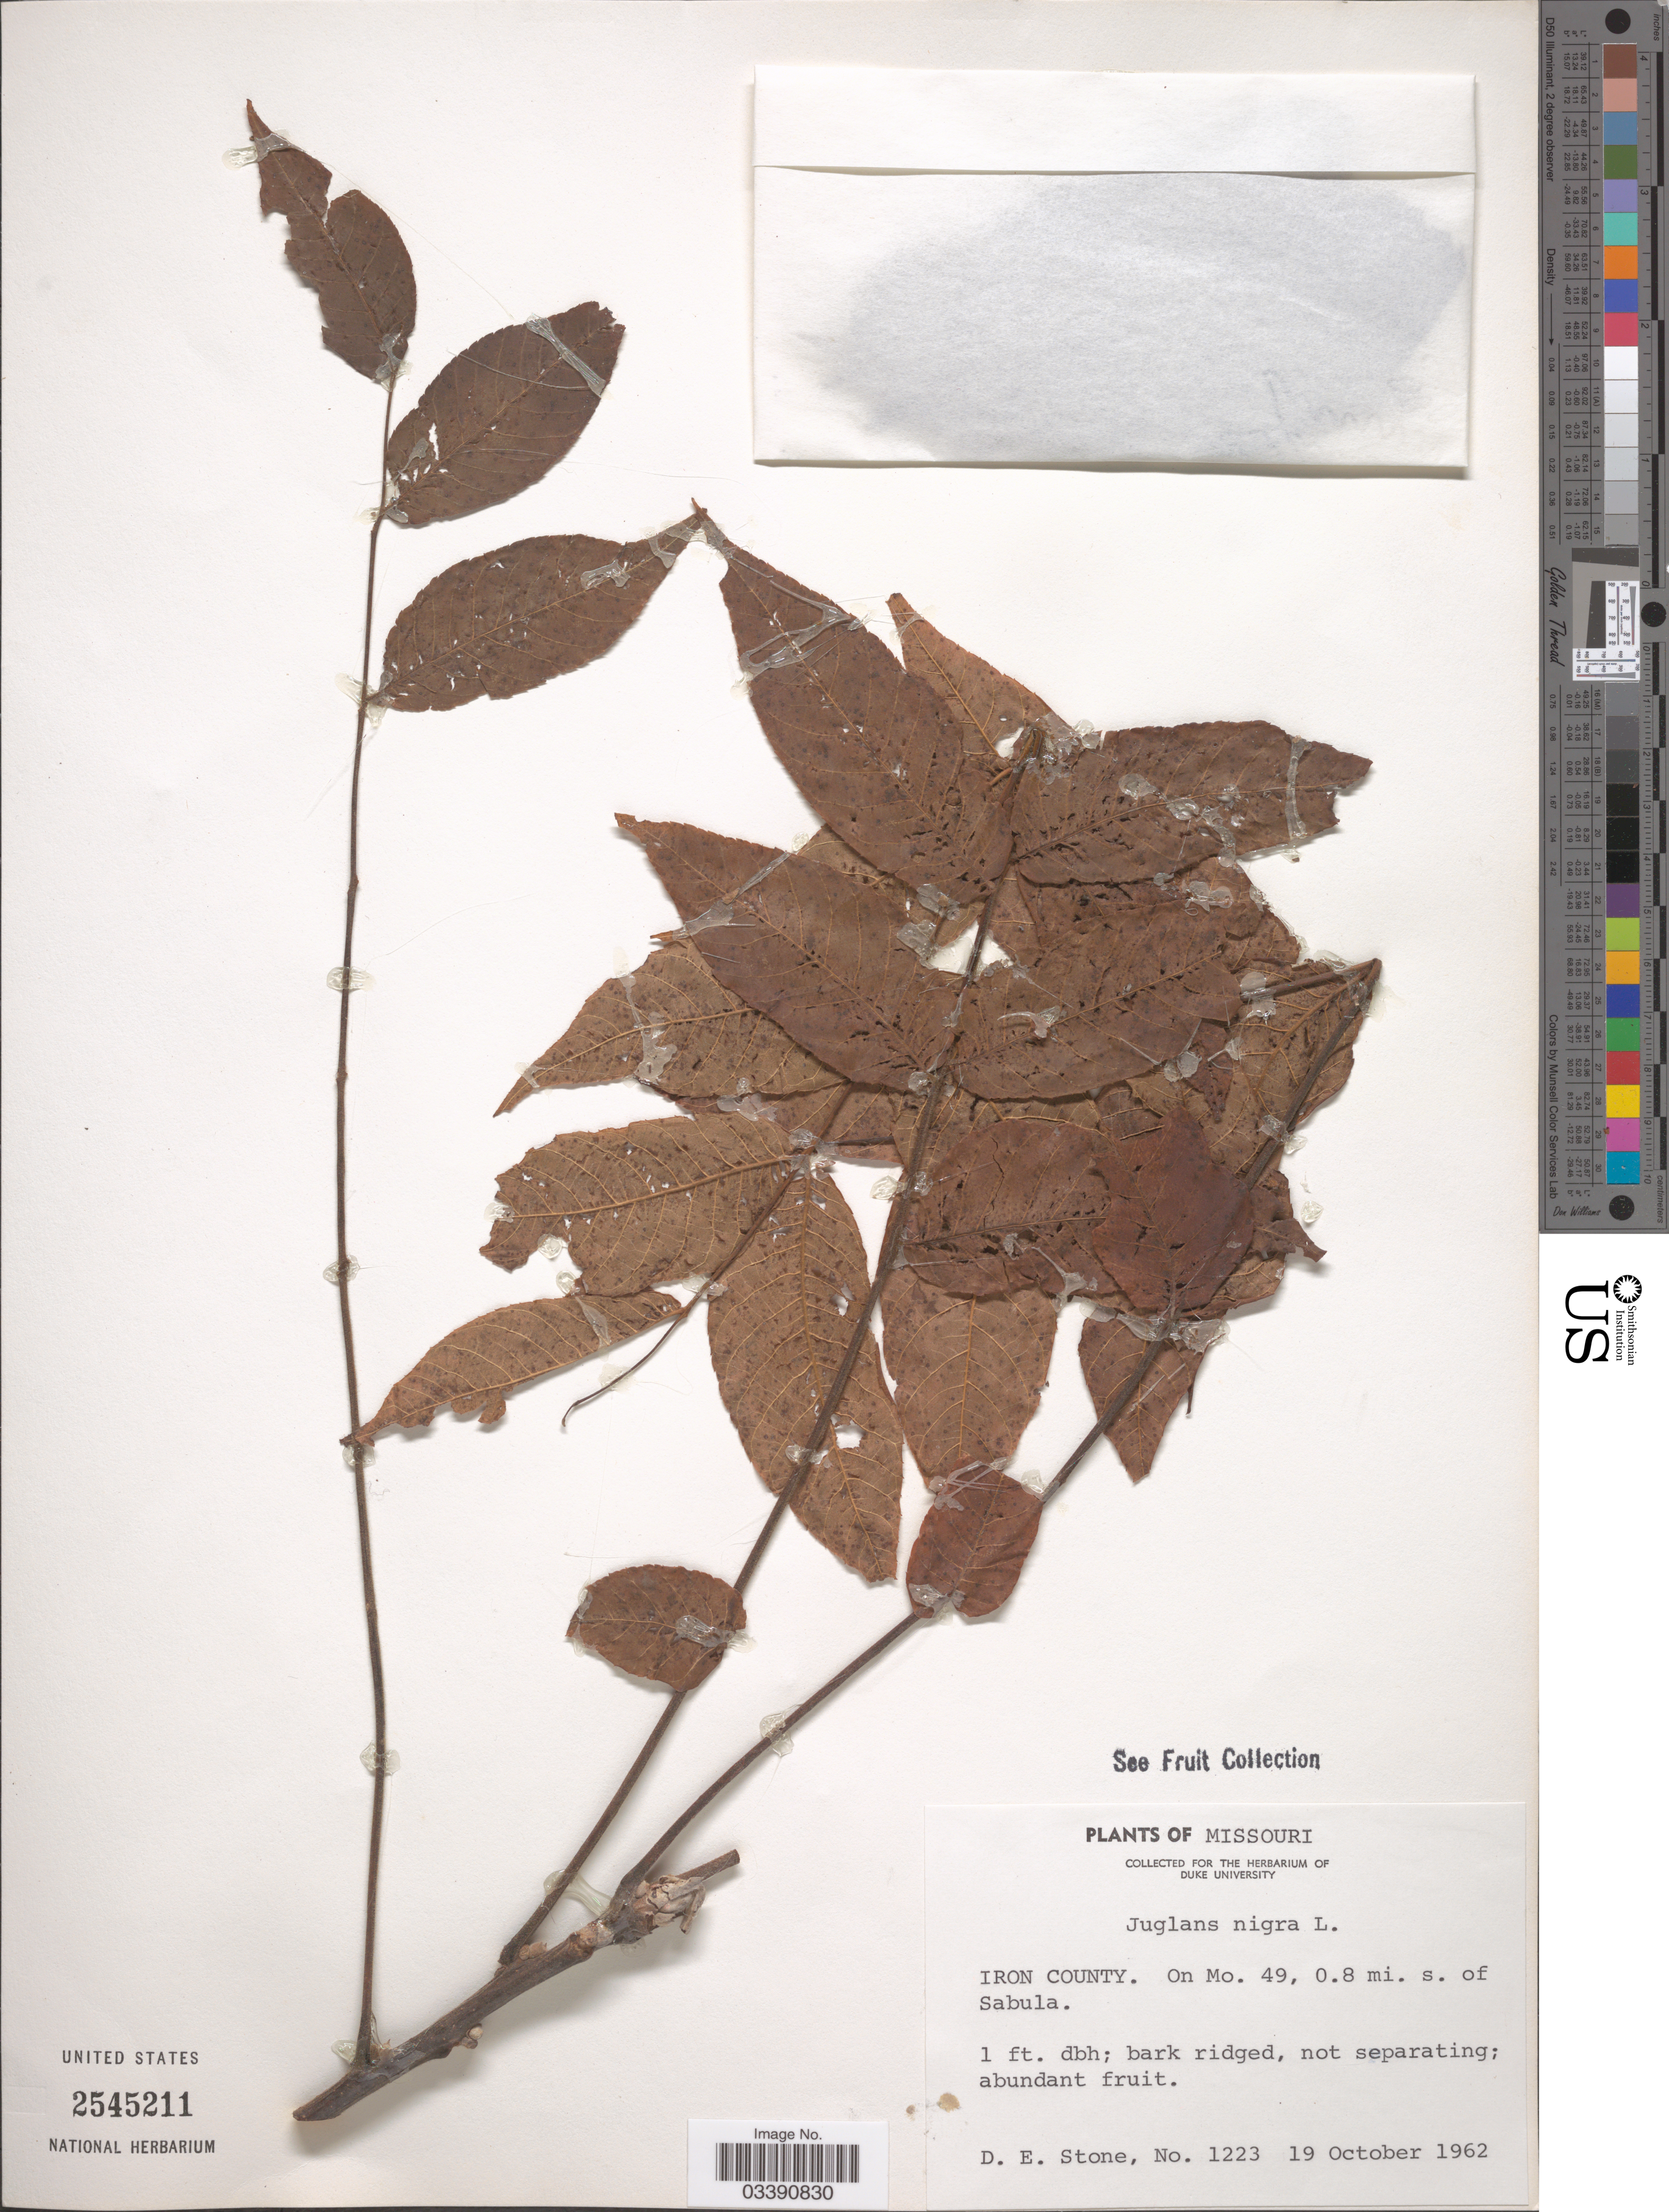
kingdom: Plantae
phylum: Tracheophyta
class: Magnoliopsida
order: Fagales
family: Juglandaceae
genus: Juglans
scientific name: Juglans nigra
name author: L.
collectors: D. E. Stone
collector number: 1223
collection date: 1962-10-19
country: United States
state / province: Missouri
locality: Iron County. On Mo. 49, 0.8 mi. s. of Sabula.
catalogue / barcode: US 2545211